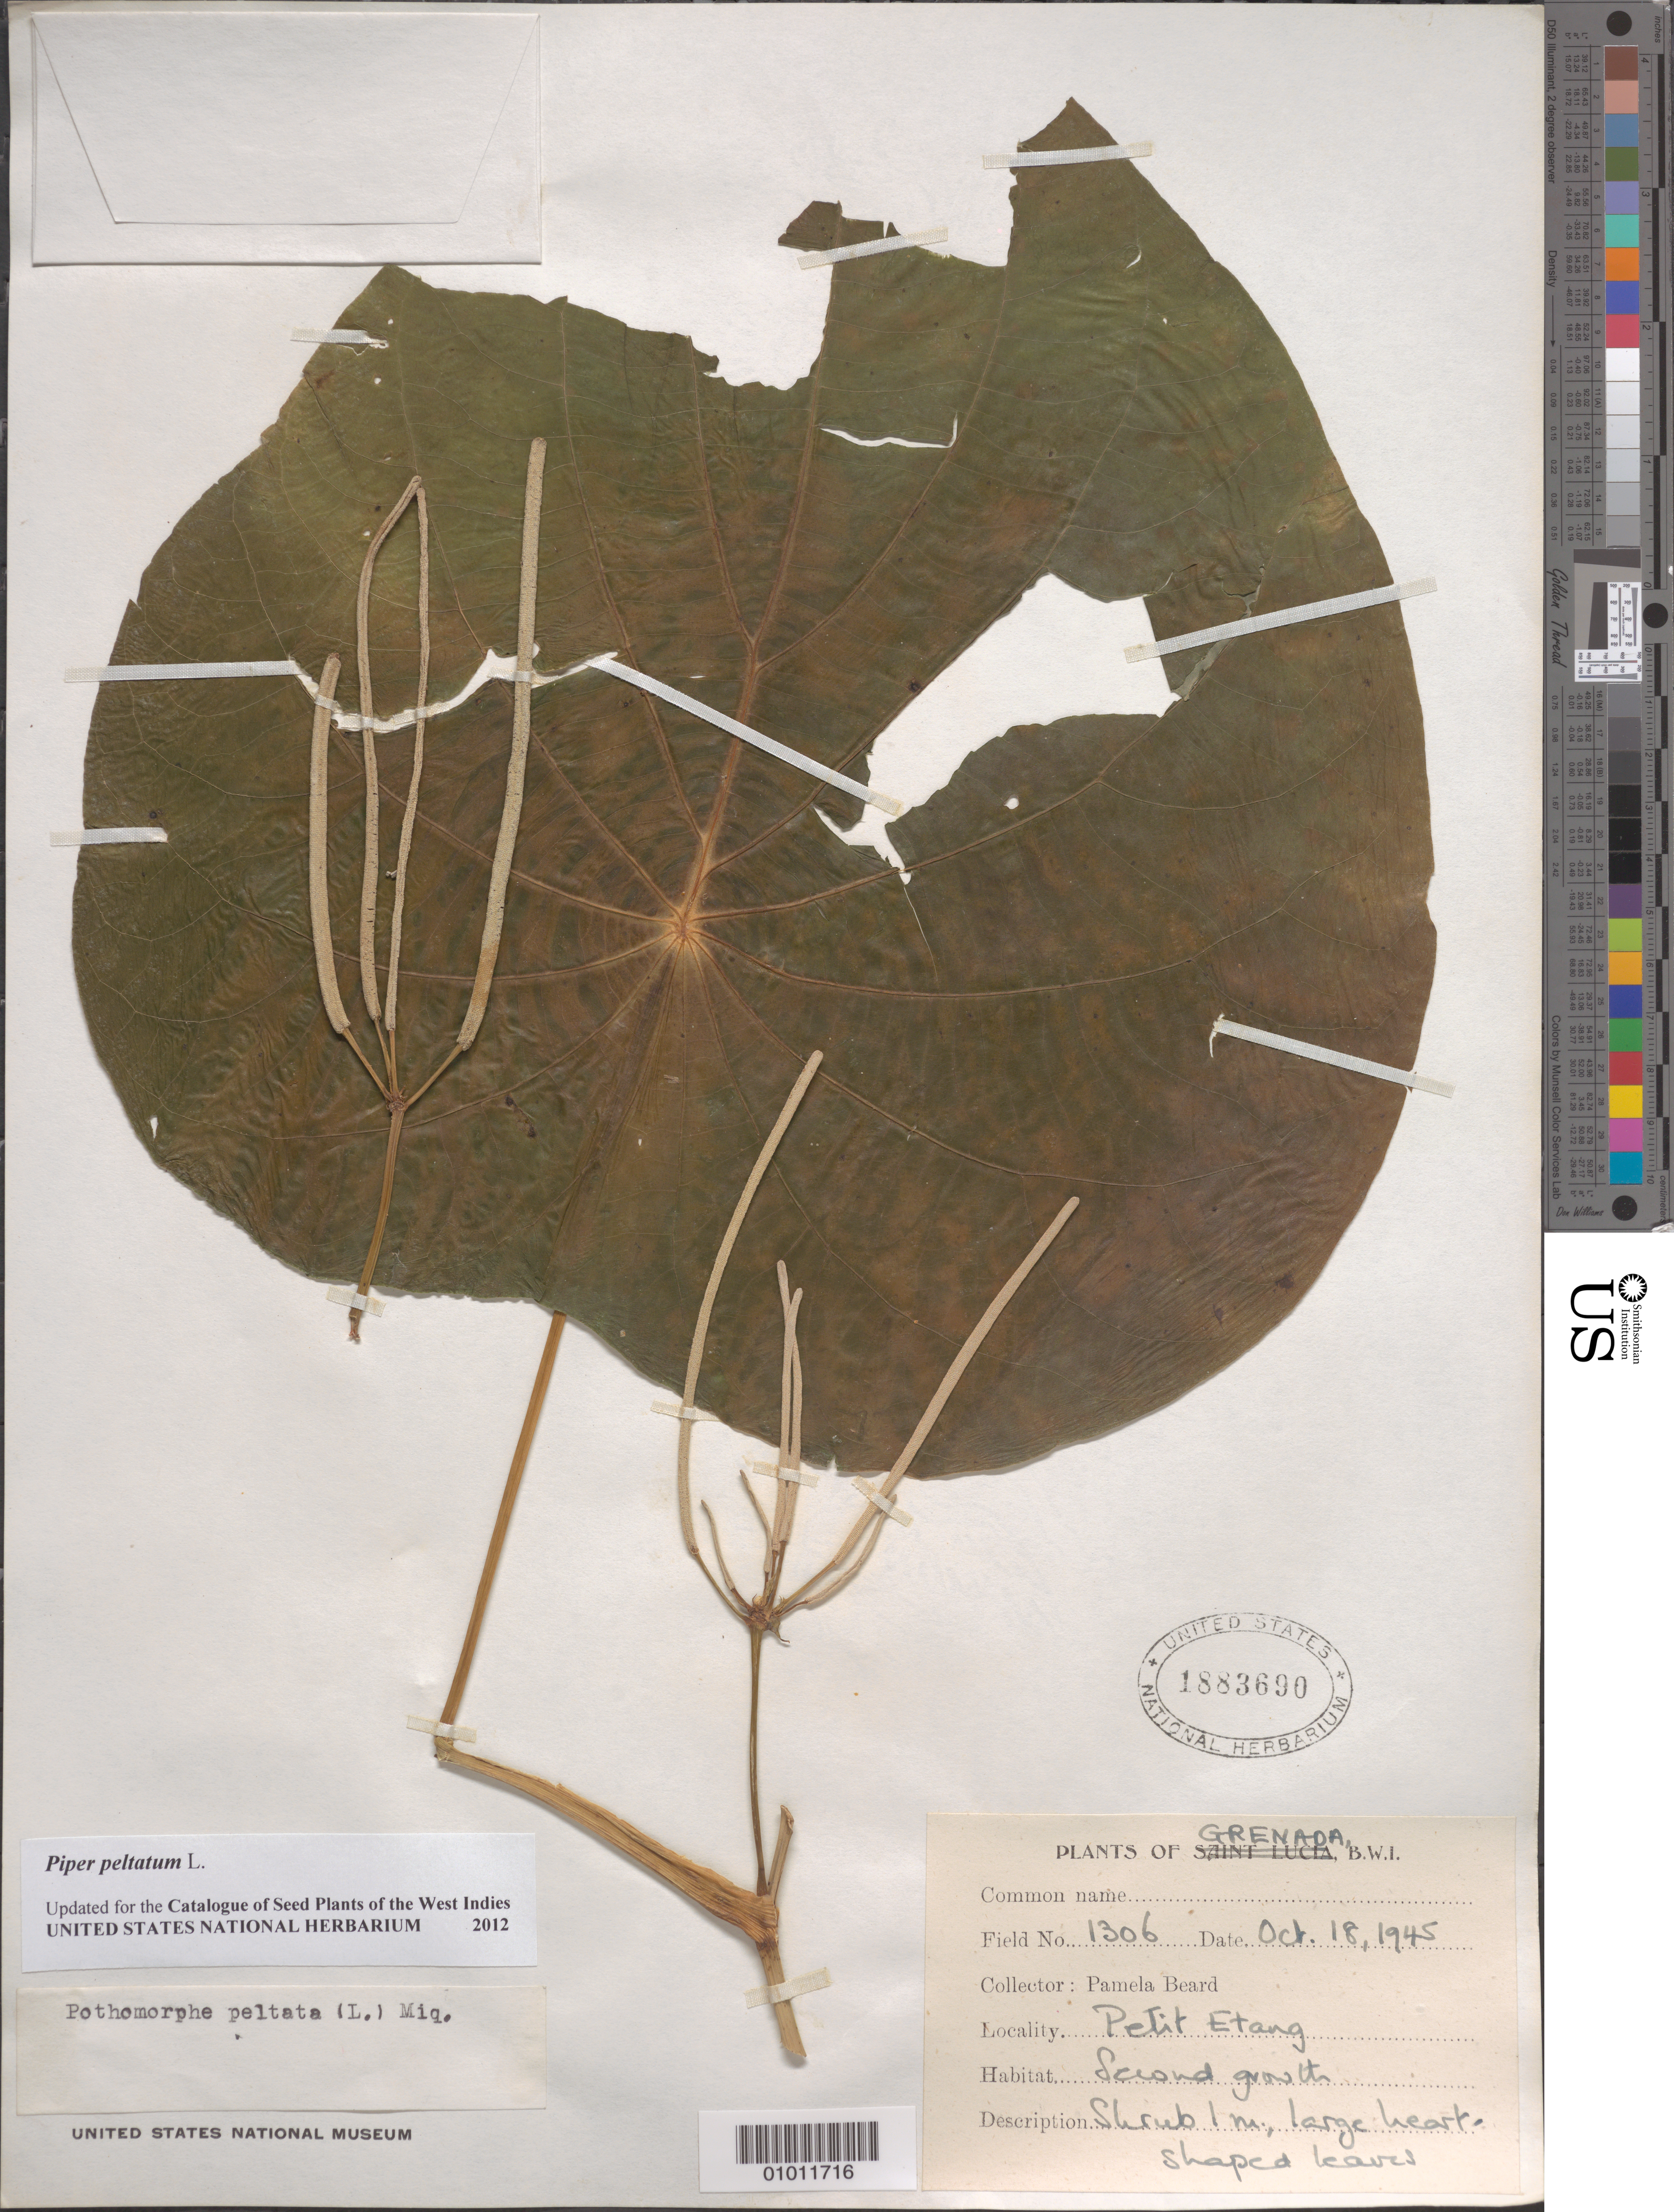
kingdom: Plantae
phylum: Tracheophyta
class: Magnoliopsida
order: Piperales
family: Piperaceae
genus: Piper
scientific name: Piper peltatum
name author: L.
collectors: P. Beard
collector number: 1306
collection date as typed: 18 Oct 1945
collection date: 1945-10-18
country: Grenada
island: Grenada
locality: Petit Etang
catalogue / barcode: US 1883690